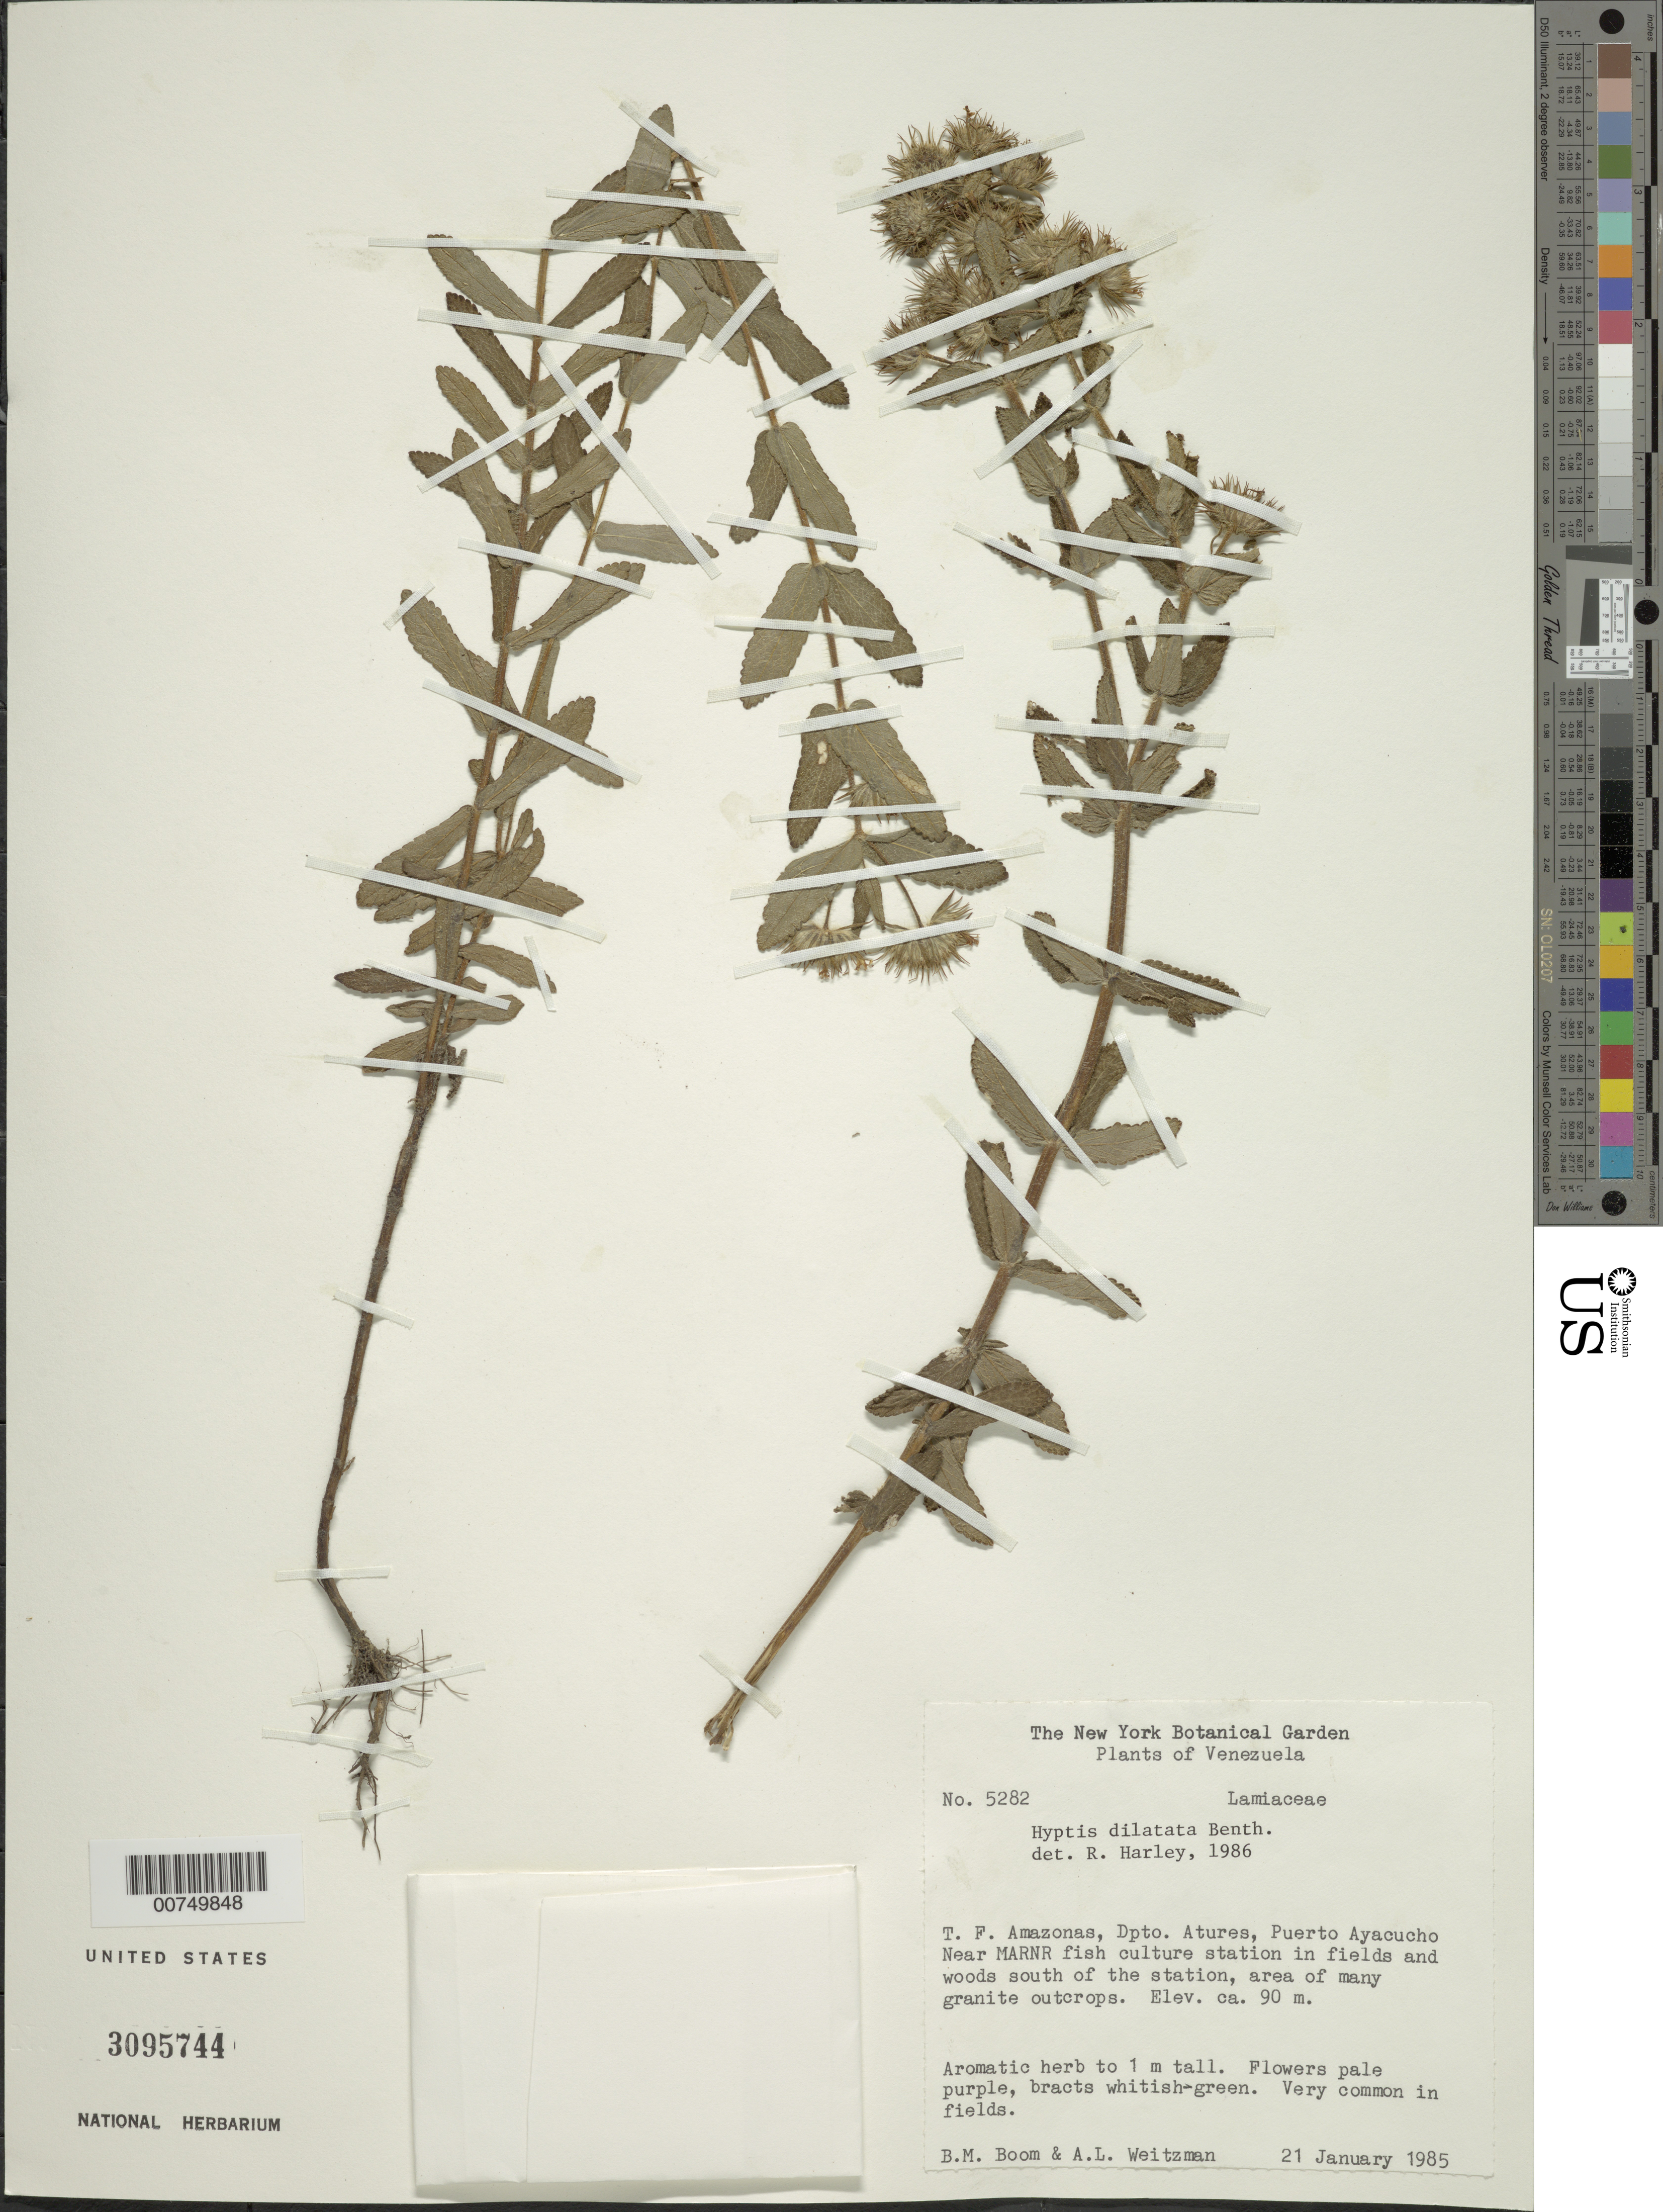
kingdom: Plantae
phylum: Tracheophyta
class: Magnoliopsida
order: Lamiales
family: Lamiaceae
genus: Hyptis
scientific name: Hyptis dilatata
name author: Benth.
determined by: Harley, R. M.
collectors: B. M. Boom & A. L. Weitzman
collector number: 5282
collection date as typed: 21-Jan-85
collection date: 1985-01-21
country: Venezuela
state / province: Amazonas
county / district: Atures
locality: Puerto Ayacucho, near MARNR fish culture station, south of station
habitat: Fields and woods south of the station, area of many granite outcrops.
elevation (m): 90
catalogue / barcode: US 3095744